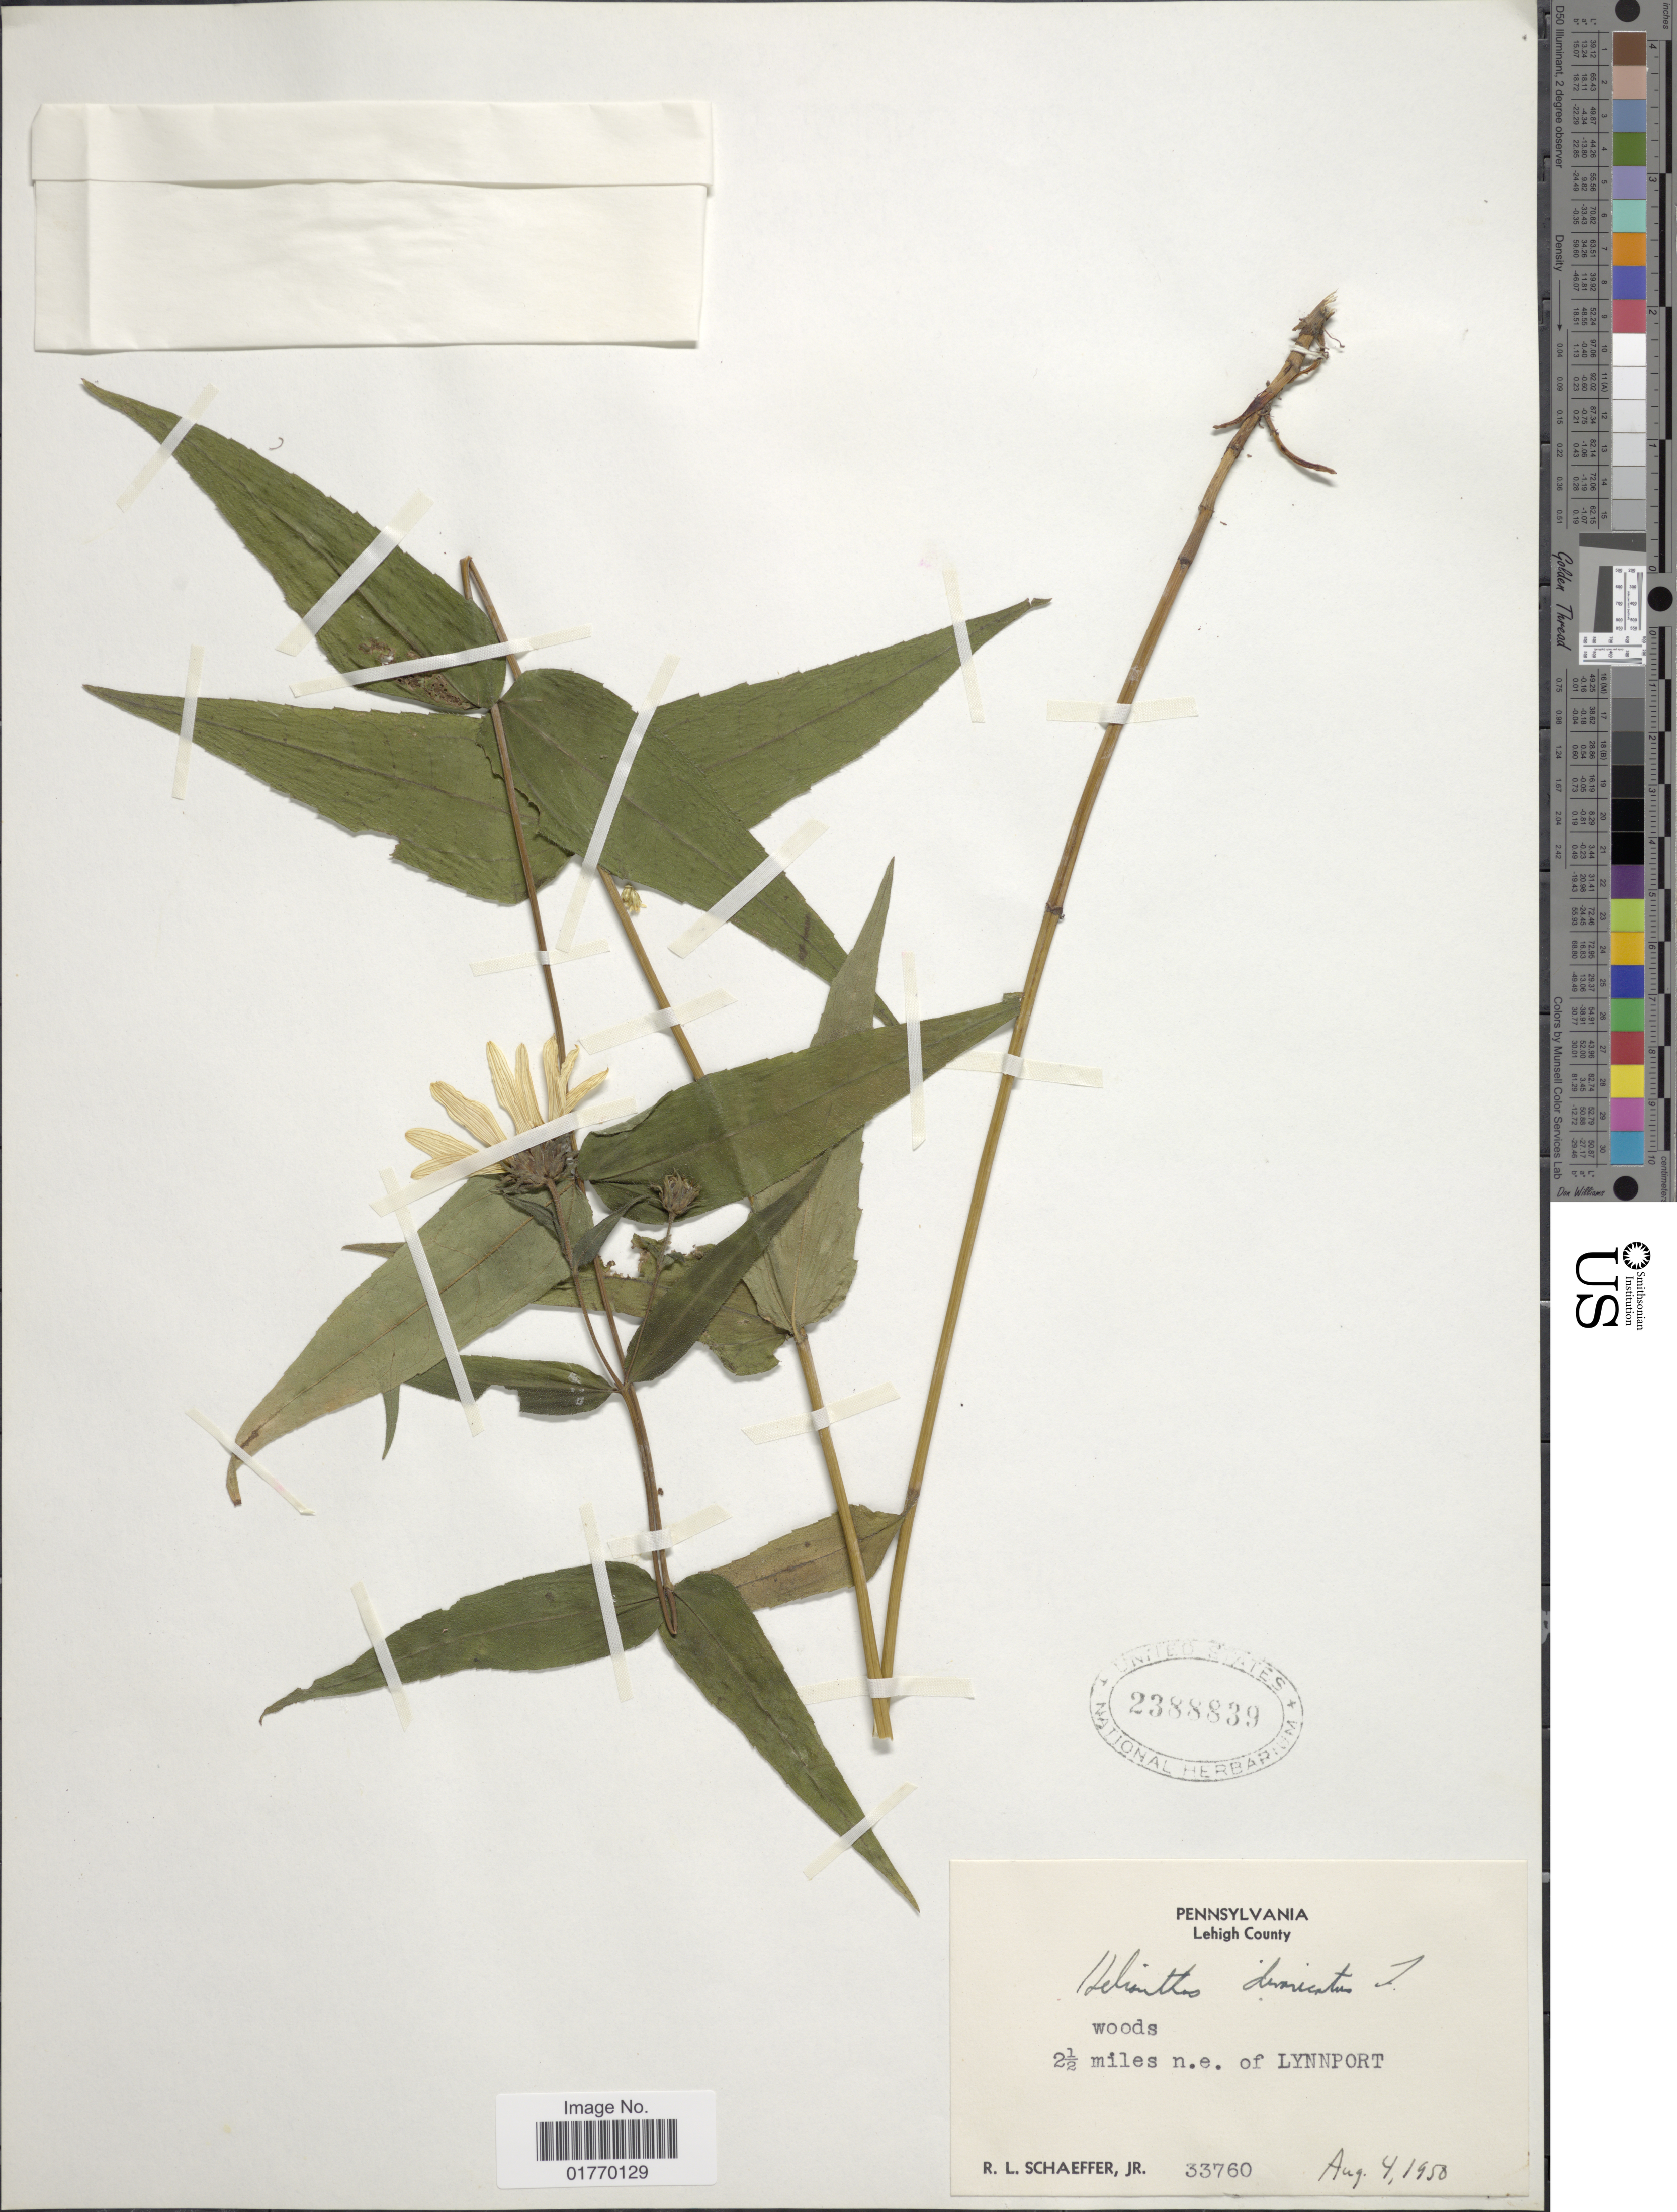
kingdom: Plantae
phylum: Tracheophyta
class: Magnoliopsida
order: Asterales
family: Asteraceae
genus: Helianthus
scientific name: Helianthus divaricatus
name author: L.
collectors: R. L. Schaeffer Jr.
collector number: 33760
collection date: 1950-08-04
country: United States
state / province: Pennsylvania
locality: Lehigh [ County, 2½ n.e. of Lynnport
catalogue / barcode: US 2388839